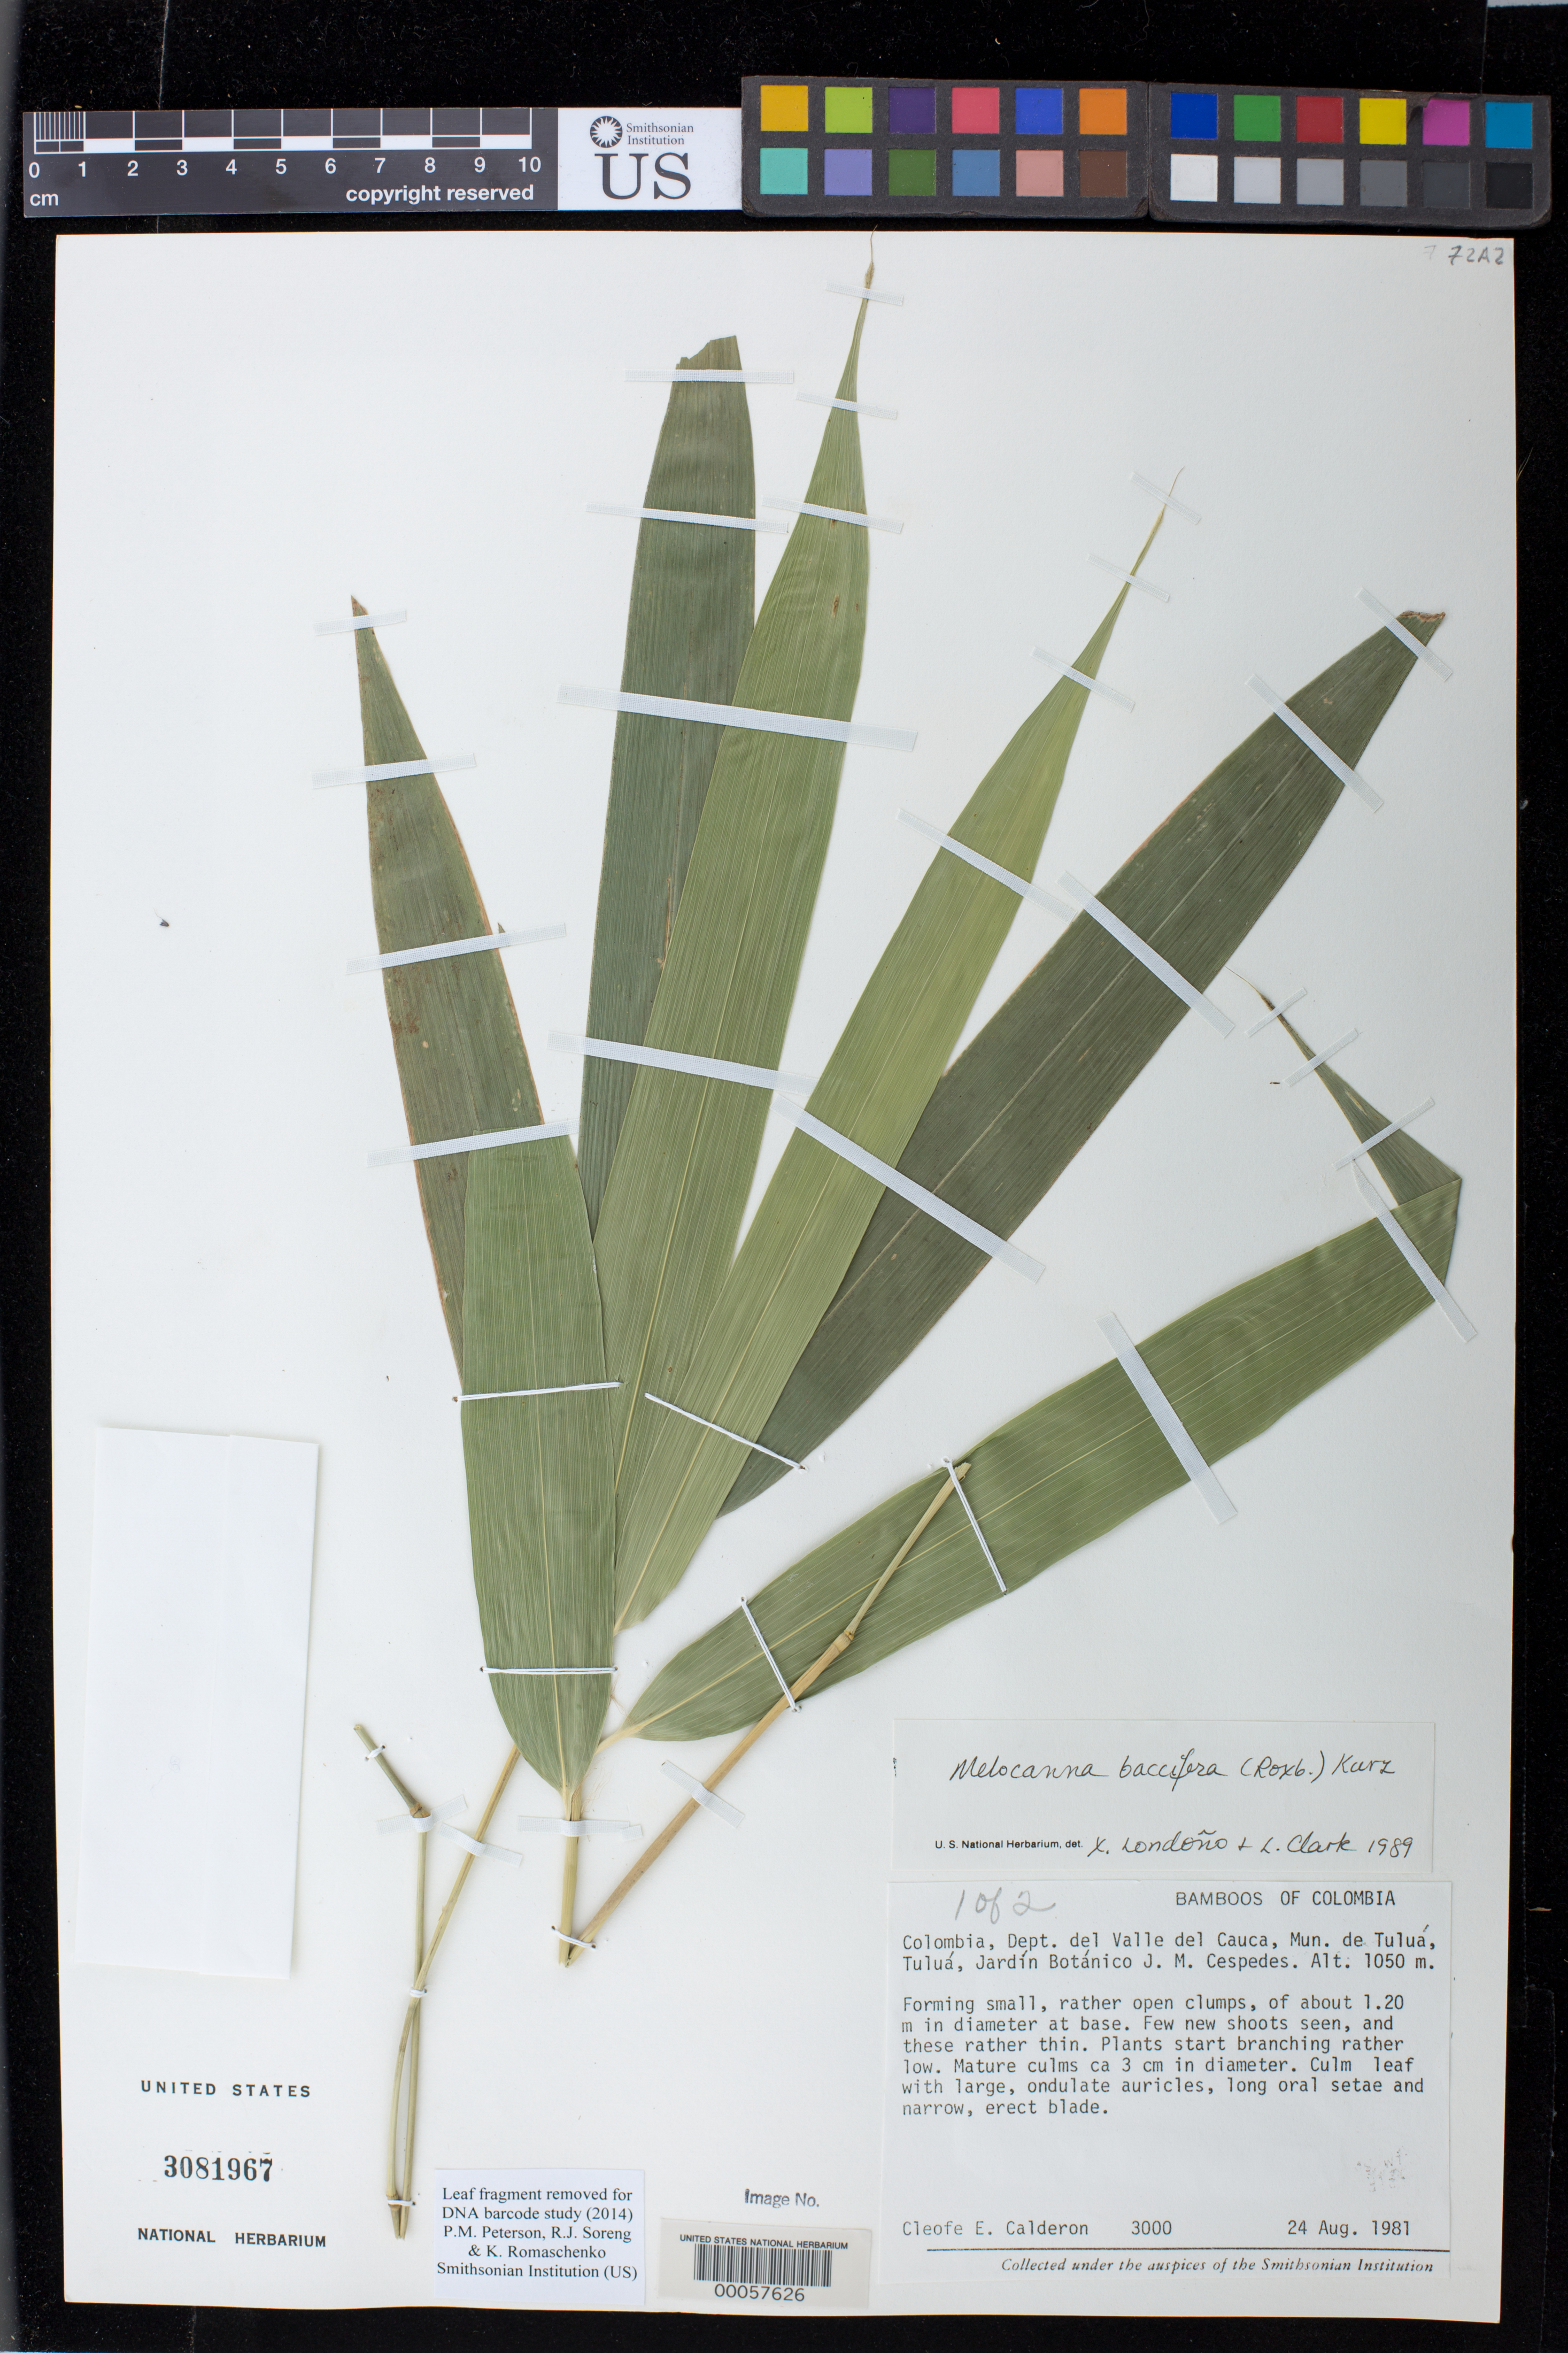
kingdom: Plantae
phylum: Tracheophyta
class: Liliopsida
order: Poales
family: Poaceae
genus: Melocanna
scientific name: Melocanna baccifera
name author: (Roxb.) Kurz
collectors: C. E. Calderón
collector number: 3000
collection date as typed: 24 Aug 1981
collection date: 1981-08-24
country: Colombia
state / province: Valle del Cauca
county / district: Tuluá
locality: Mun. Tulua, Jardin Botanico J.M. Cespedes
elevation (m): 1050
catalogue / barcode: US 3081967